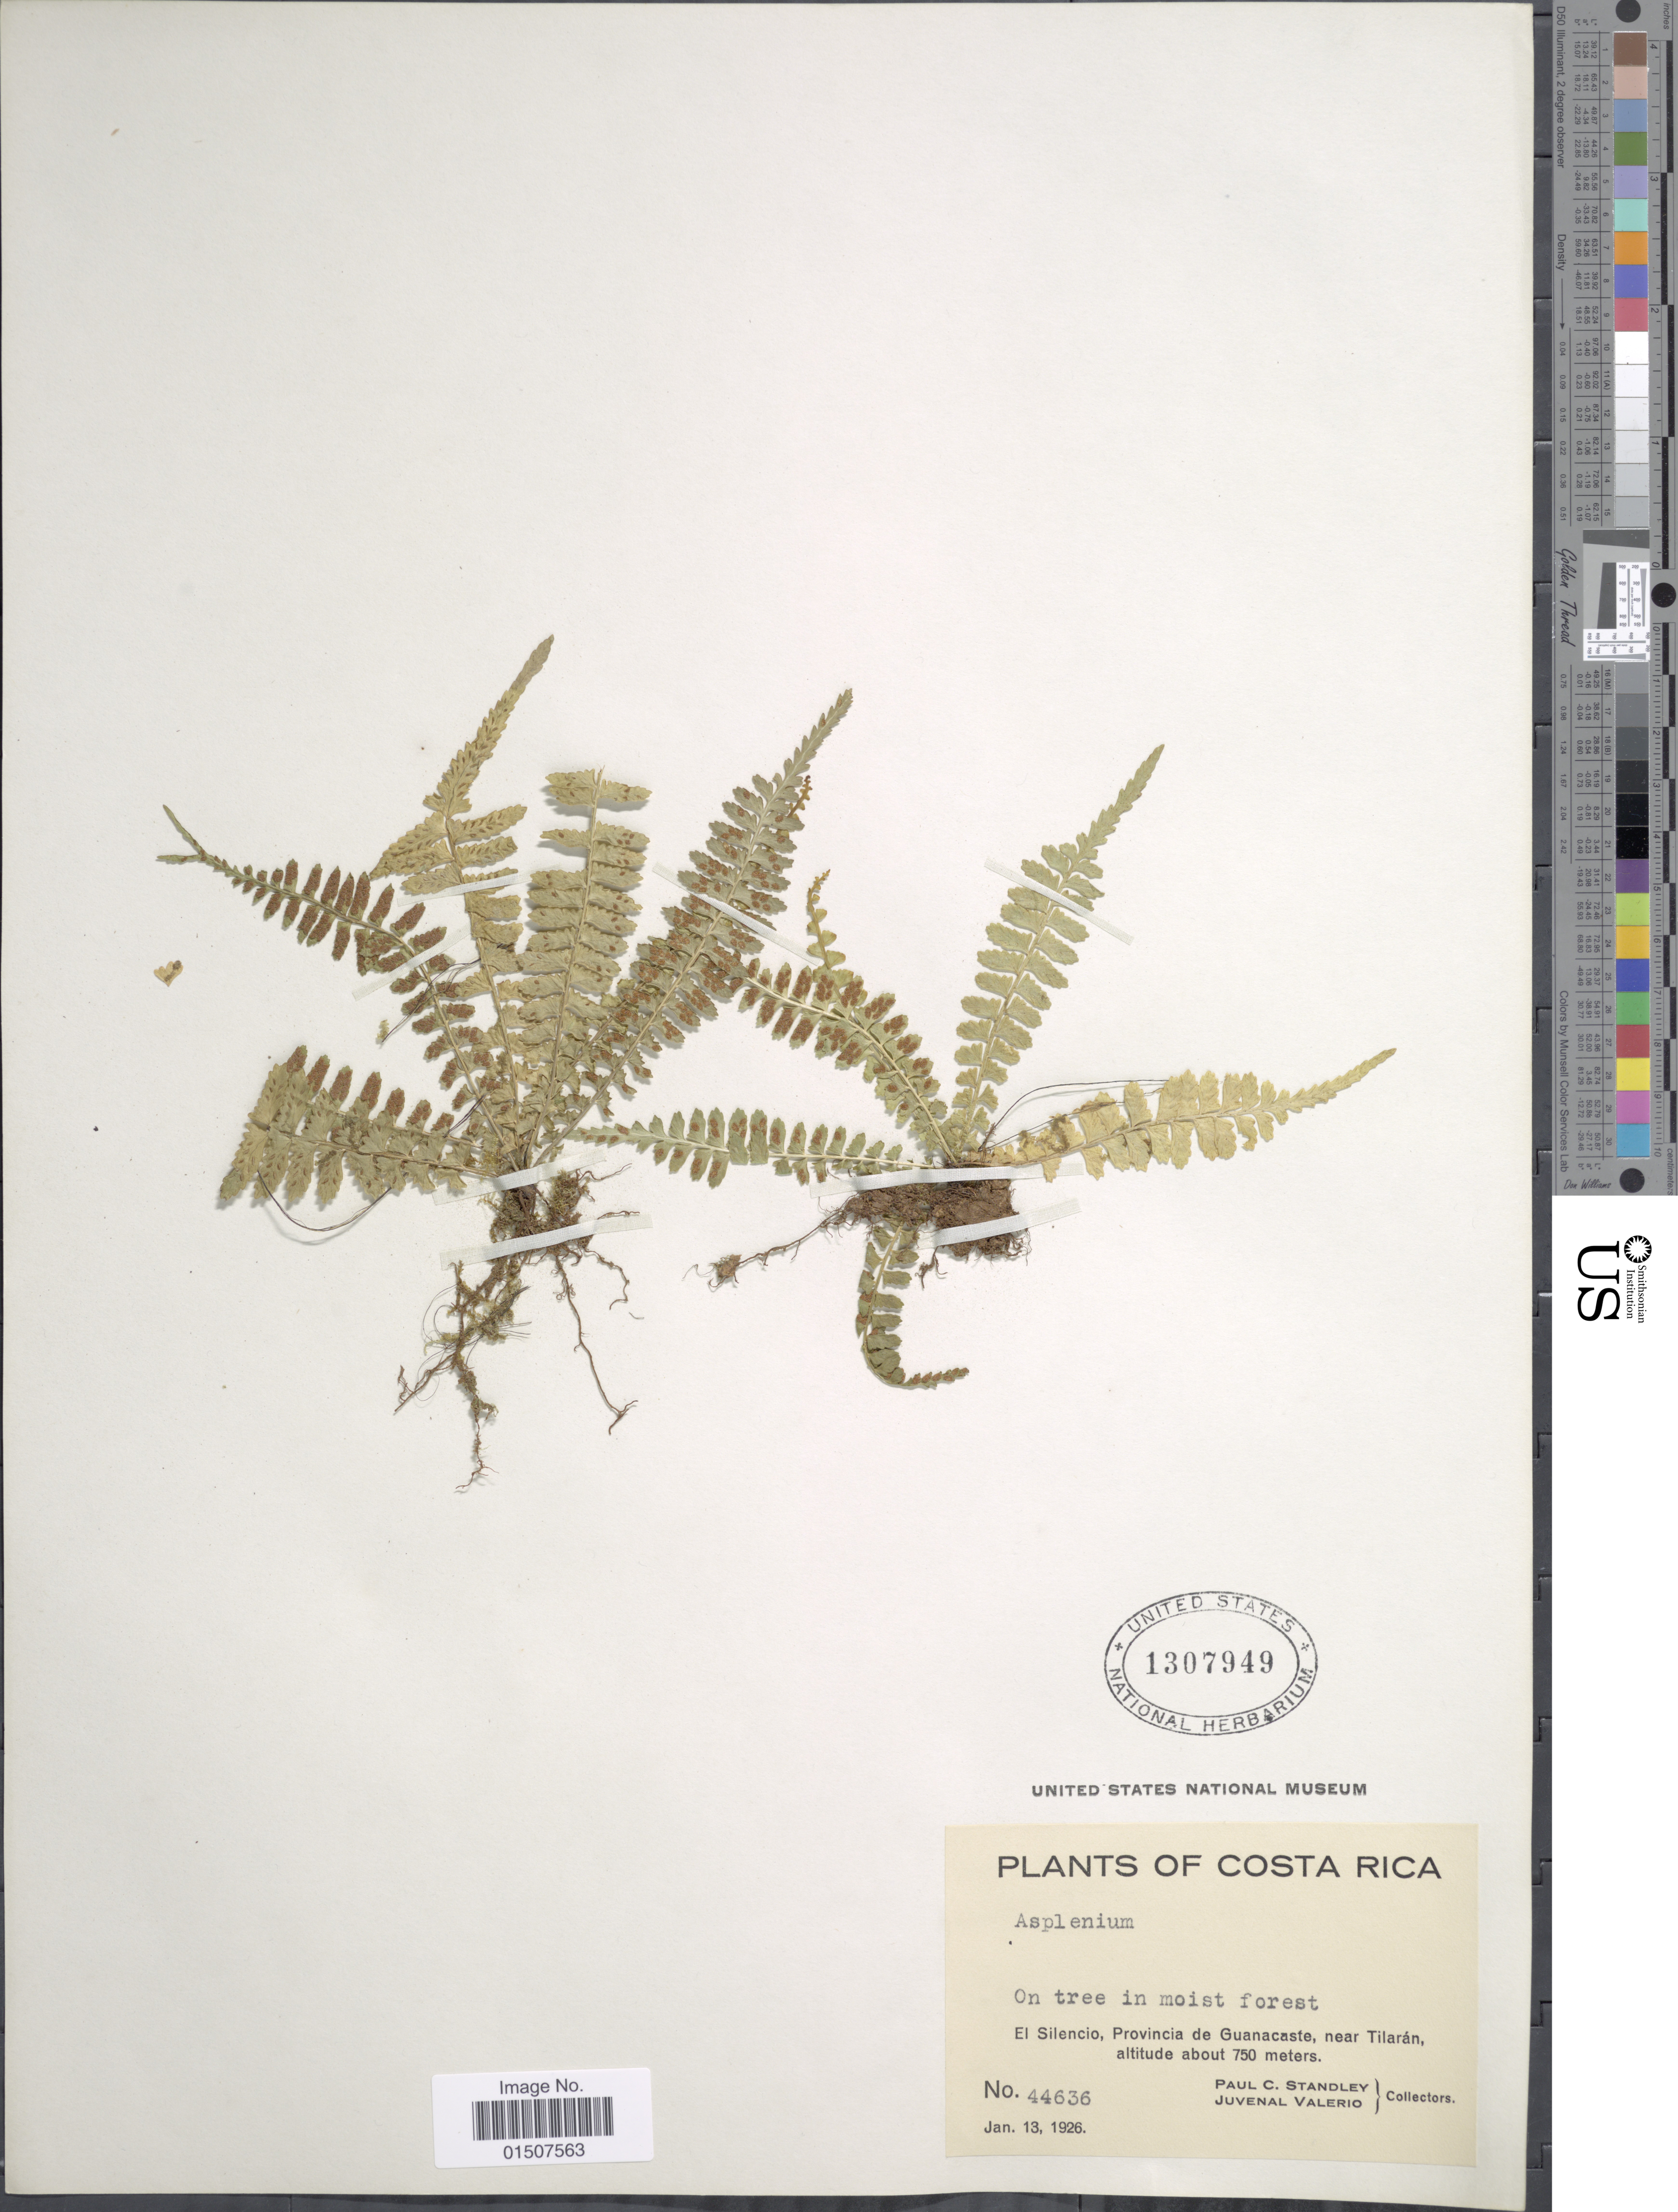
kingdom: Plantae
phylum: Tracheophyta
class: Polypodiopsida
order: Polypodiales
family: Aspleniaceae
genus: Asplenium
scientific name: Asplenium pteropus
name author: Kaulf.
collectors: P. C. Standley & J. Valerio R.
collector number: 44636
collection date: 1926-01-13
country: Costa Rica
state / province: Guanacaste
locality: El Silencio, Provincia de Guanacate, near Tilaran.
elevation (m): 750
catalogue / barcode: US 1307949